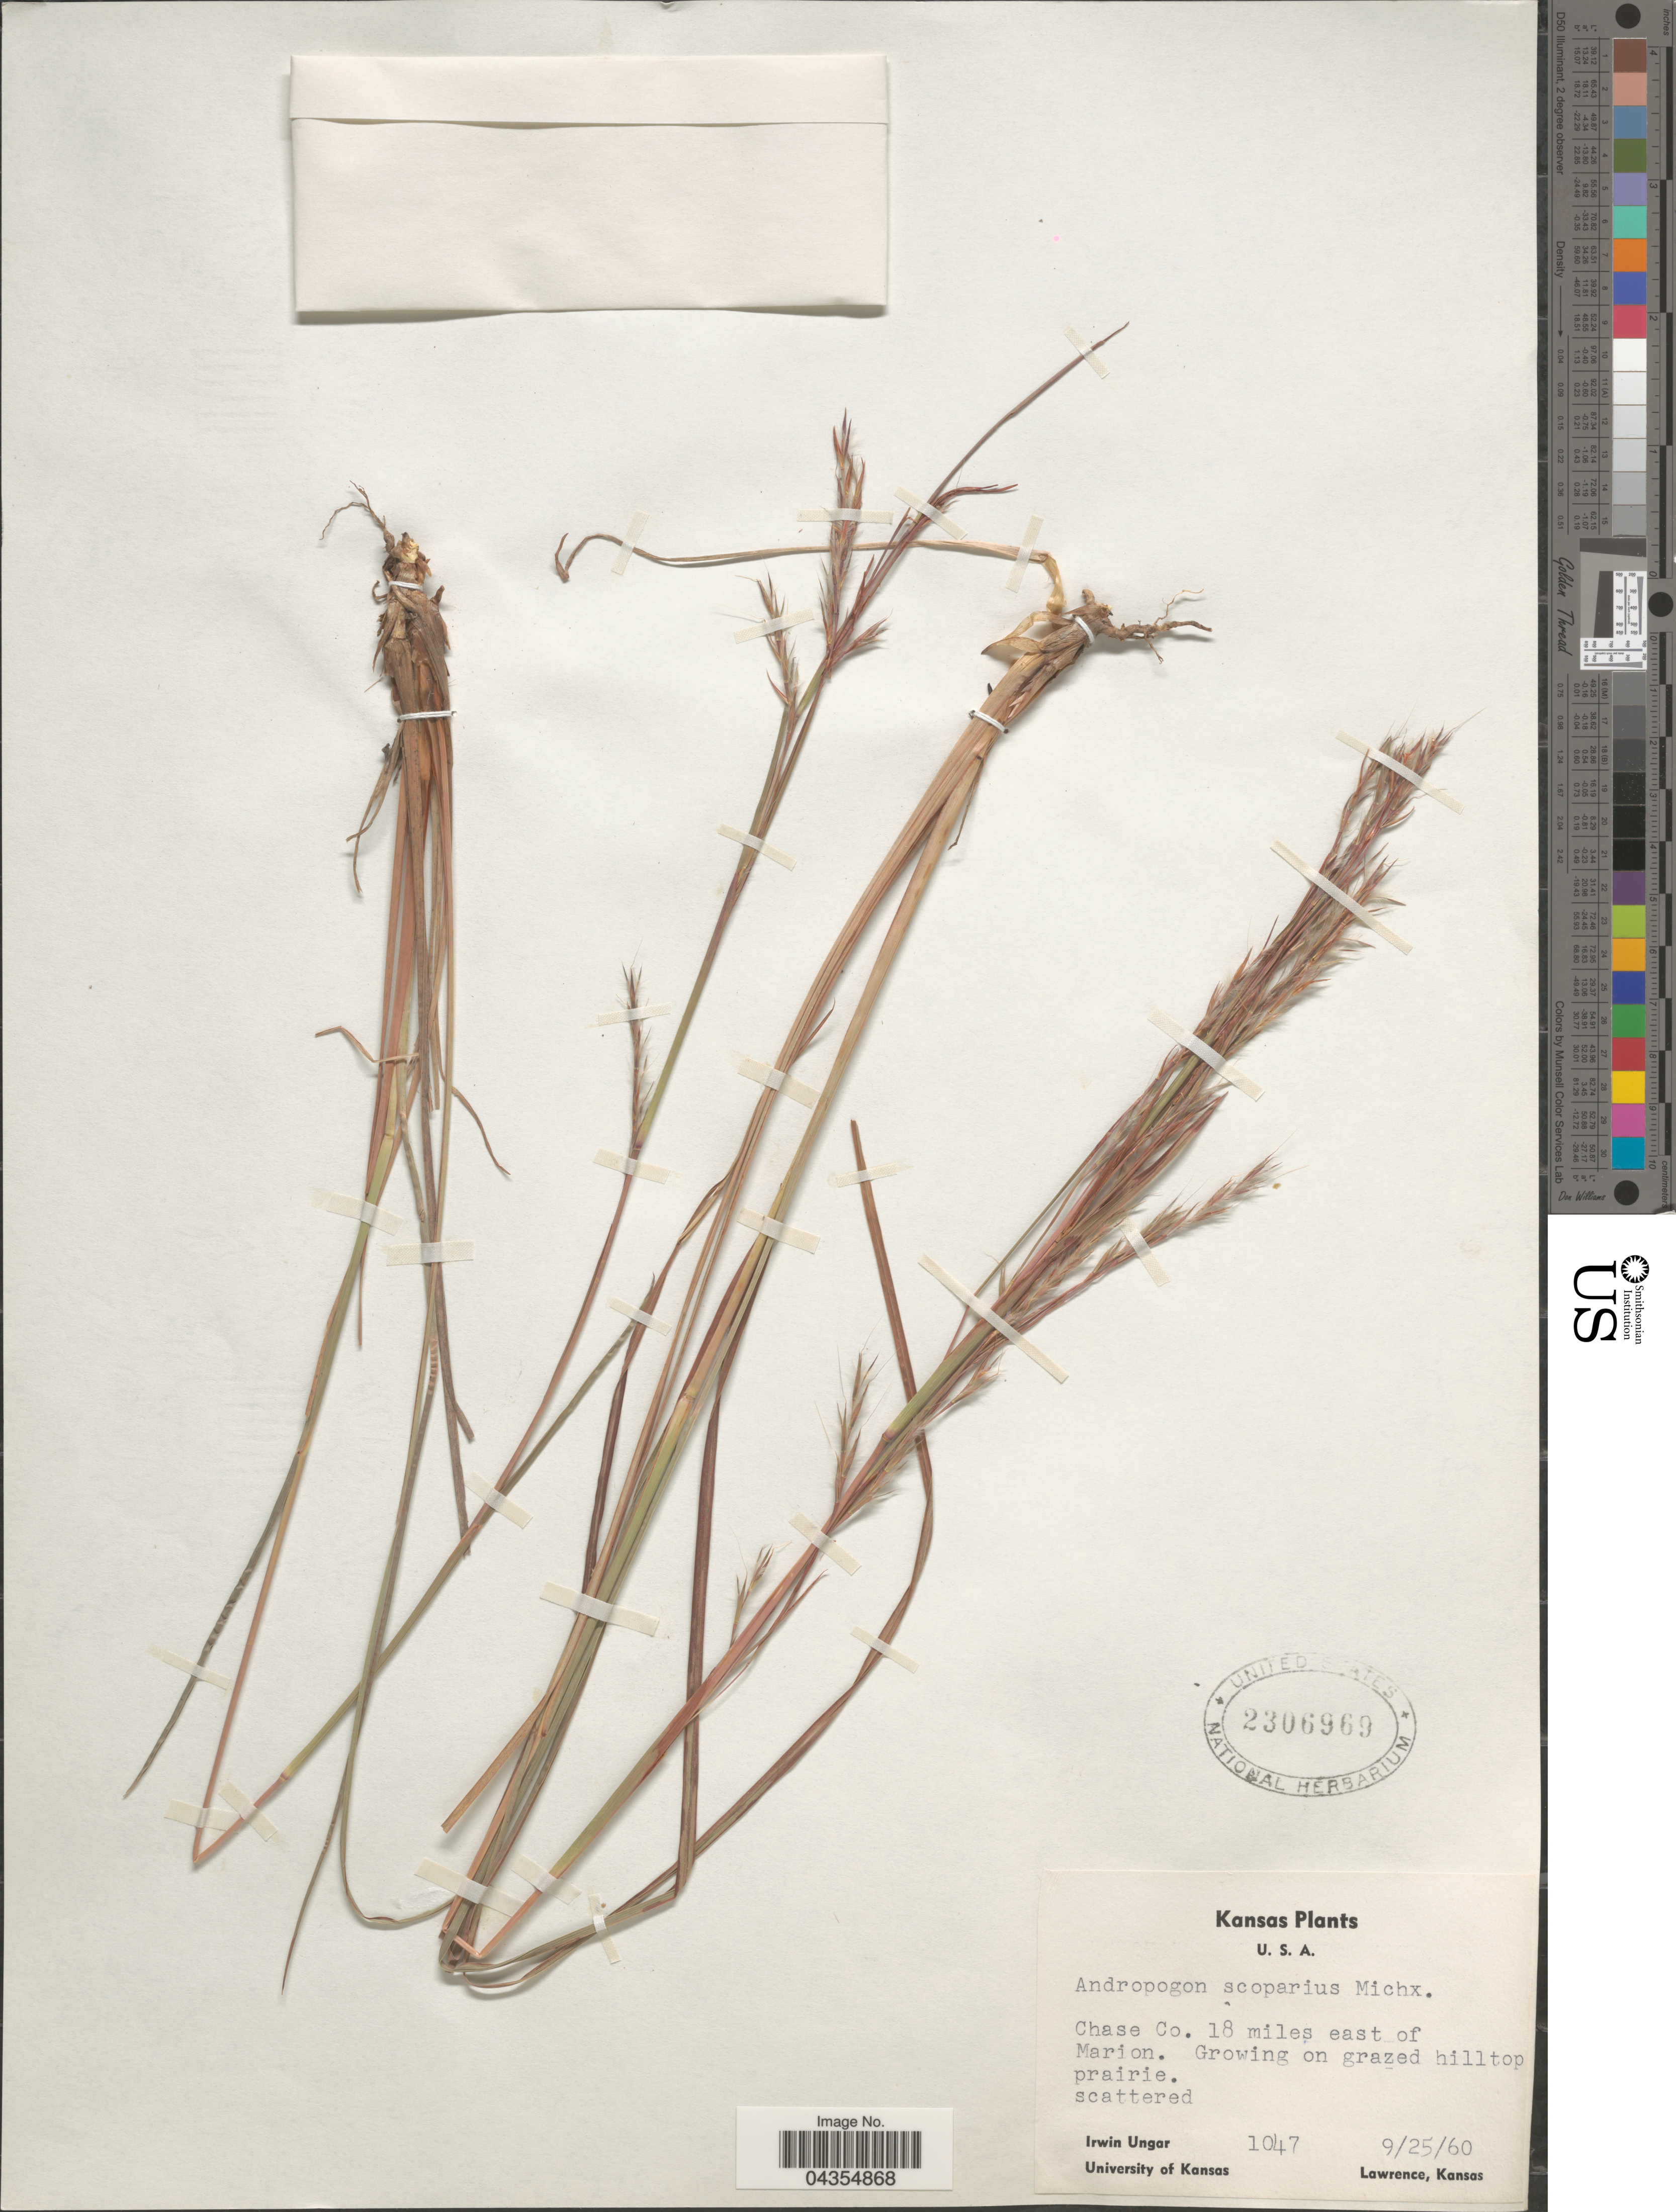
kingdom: Plantae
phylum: Tracheophyta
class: Liliopsida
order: Poales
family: Poaceae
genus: Schizachyrium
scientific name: Schizachyrium sanguineum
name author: (Retz.) Alston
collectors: I. Ungar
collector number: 1047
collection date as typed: Transcribed d/m/y: 25/9/60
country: United States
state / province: Kansas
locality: Chase Co. 18 miles east of Marion.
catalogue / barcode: US 2306969